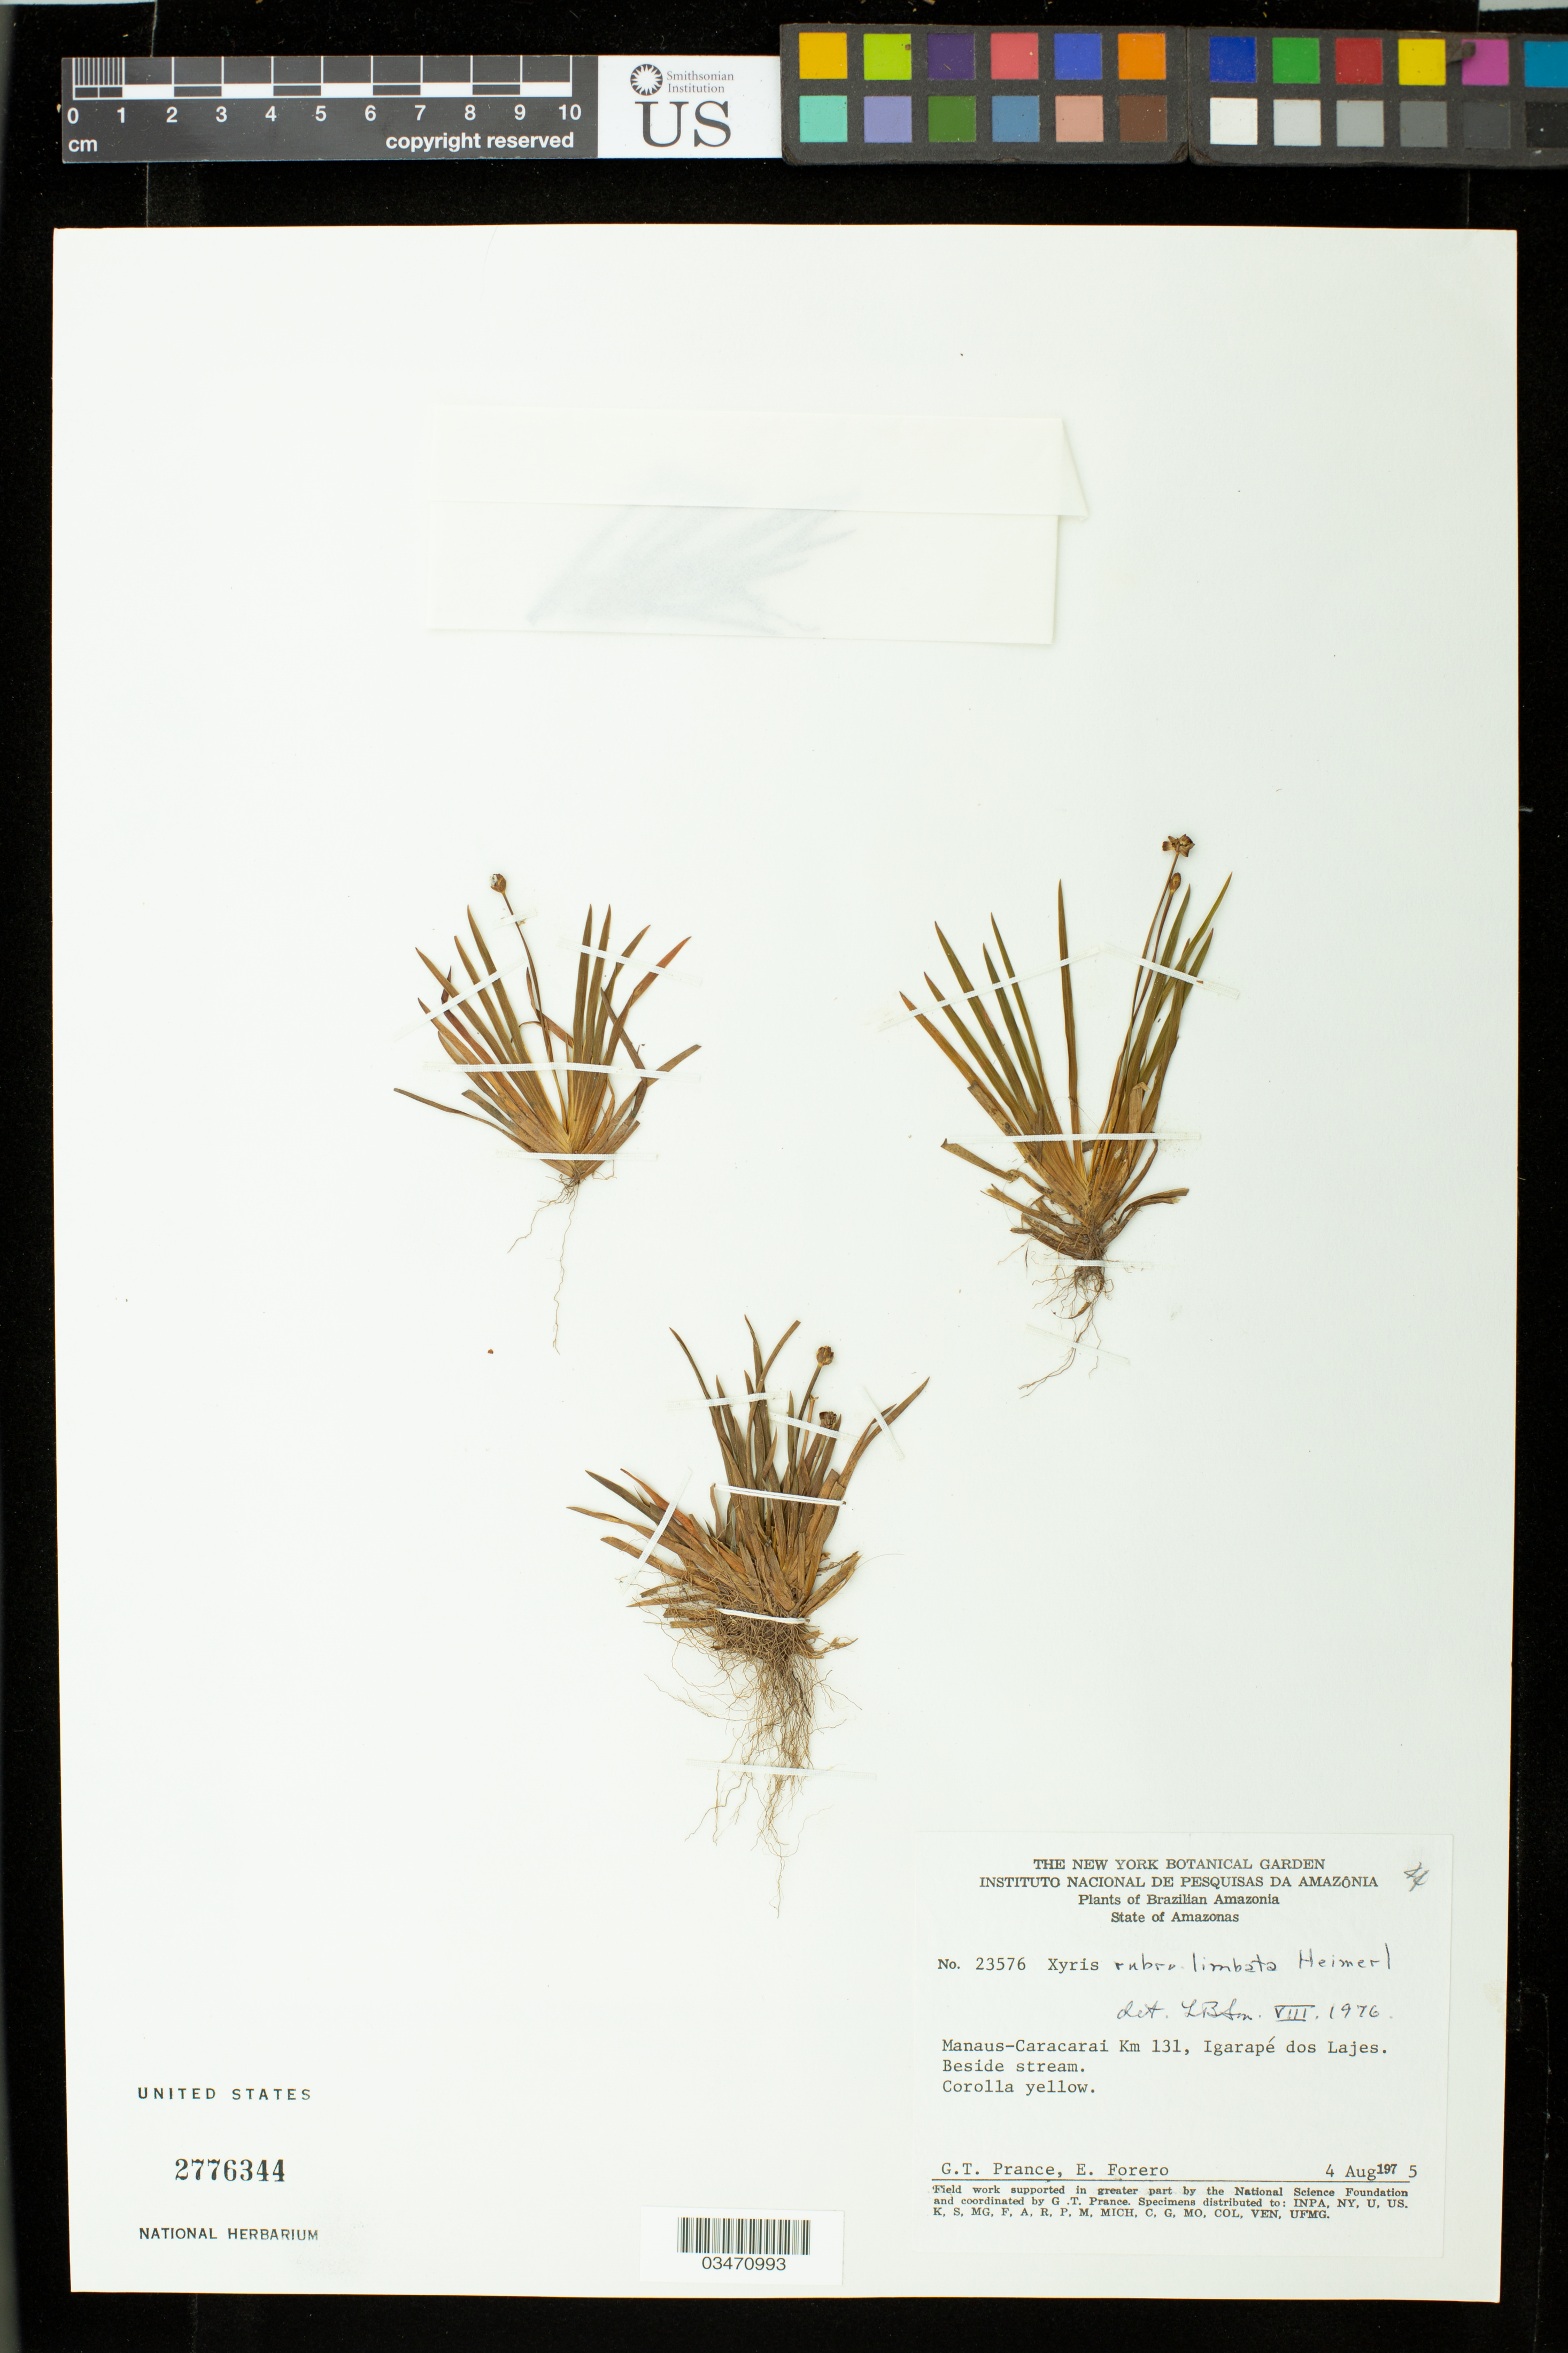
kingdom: Plantae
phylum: Tracheophyta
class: Liliopsida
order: Poales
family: Xyridaceae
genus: Xyris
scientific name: Xyris rubrolimbata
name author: Heimerl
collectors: G. T. Prance & E. Forero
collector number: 23576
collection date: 1975-08-04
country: Brazil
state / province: Amazonas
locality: Brazilian Amazonia. Manaus-Caracarai Km 131, Igarapé dos Lajes.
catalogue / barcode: US 2776344